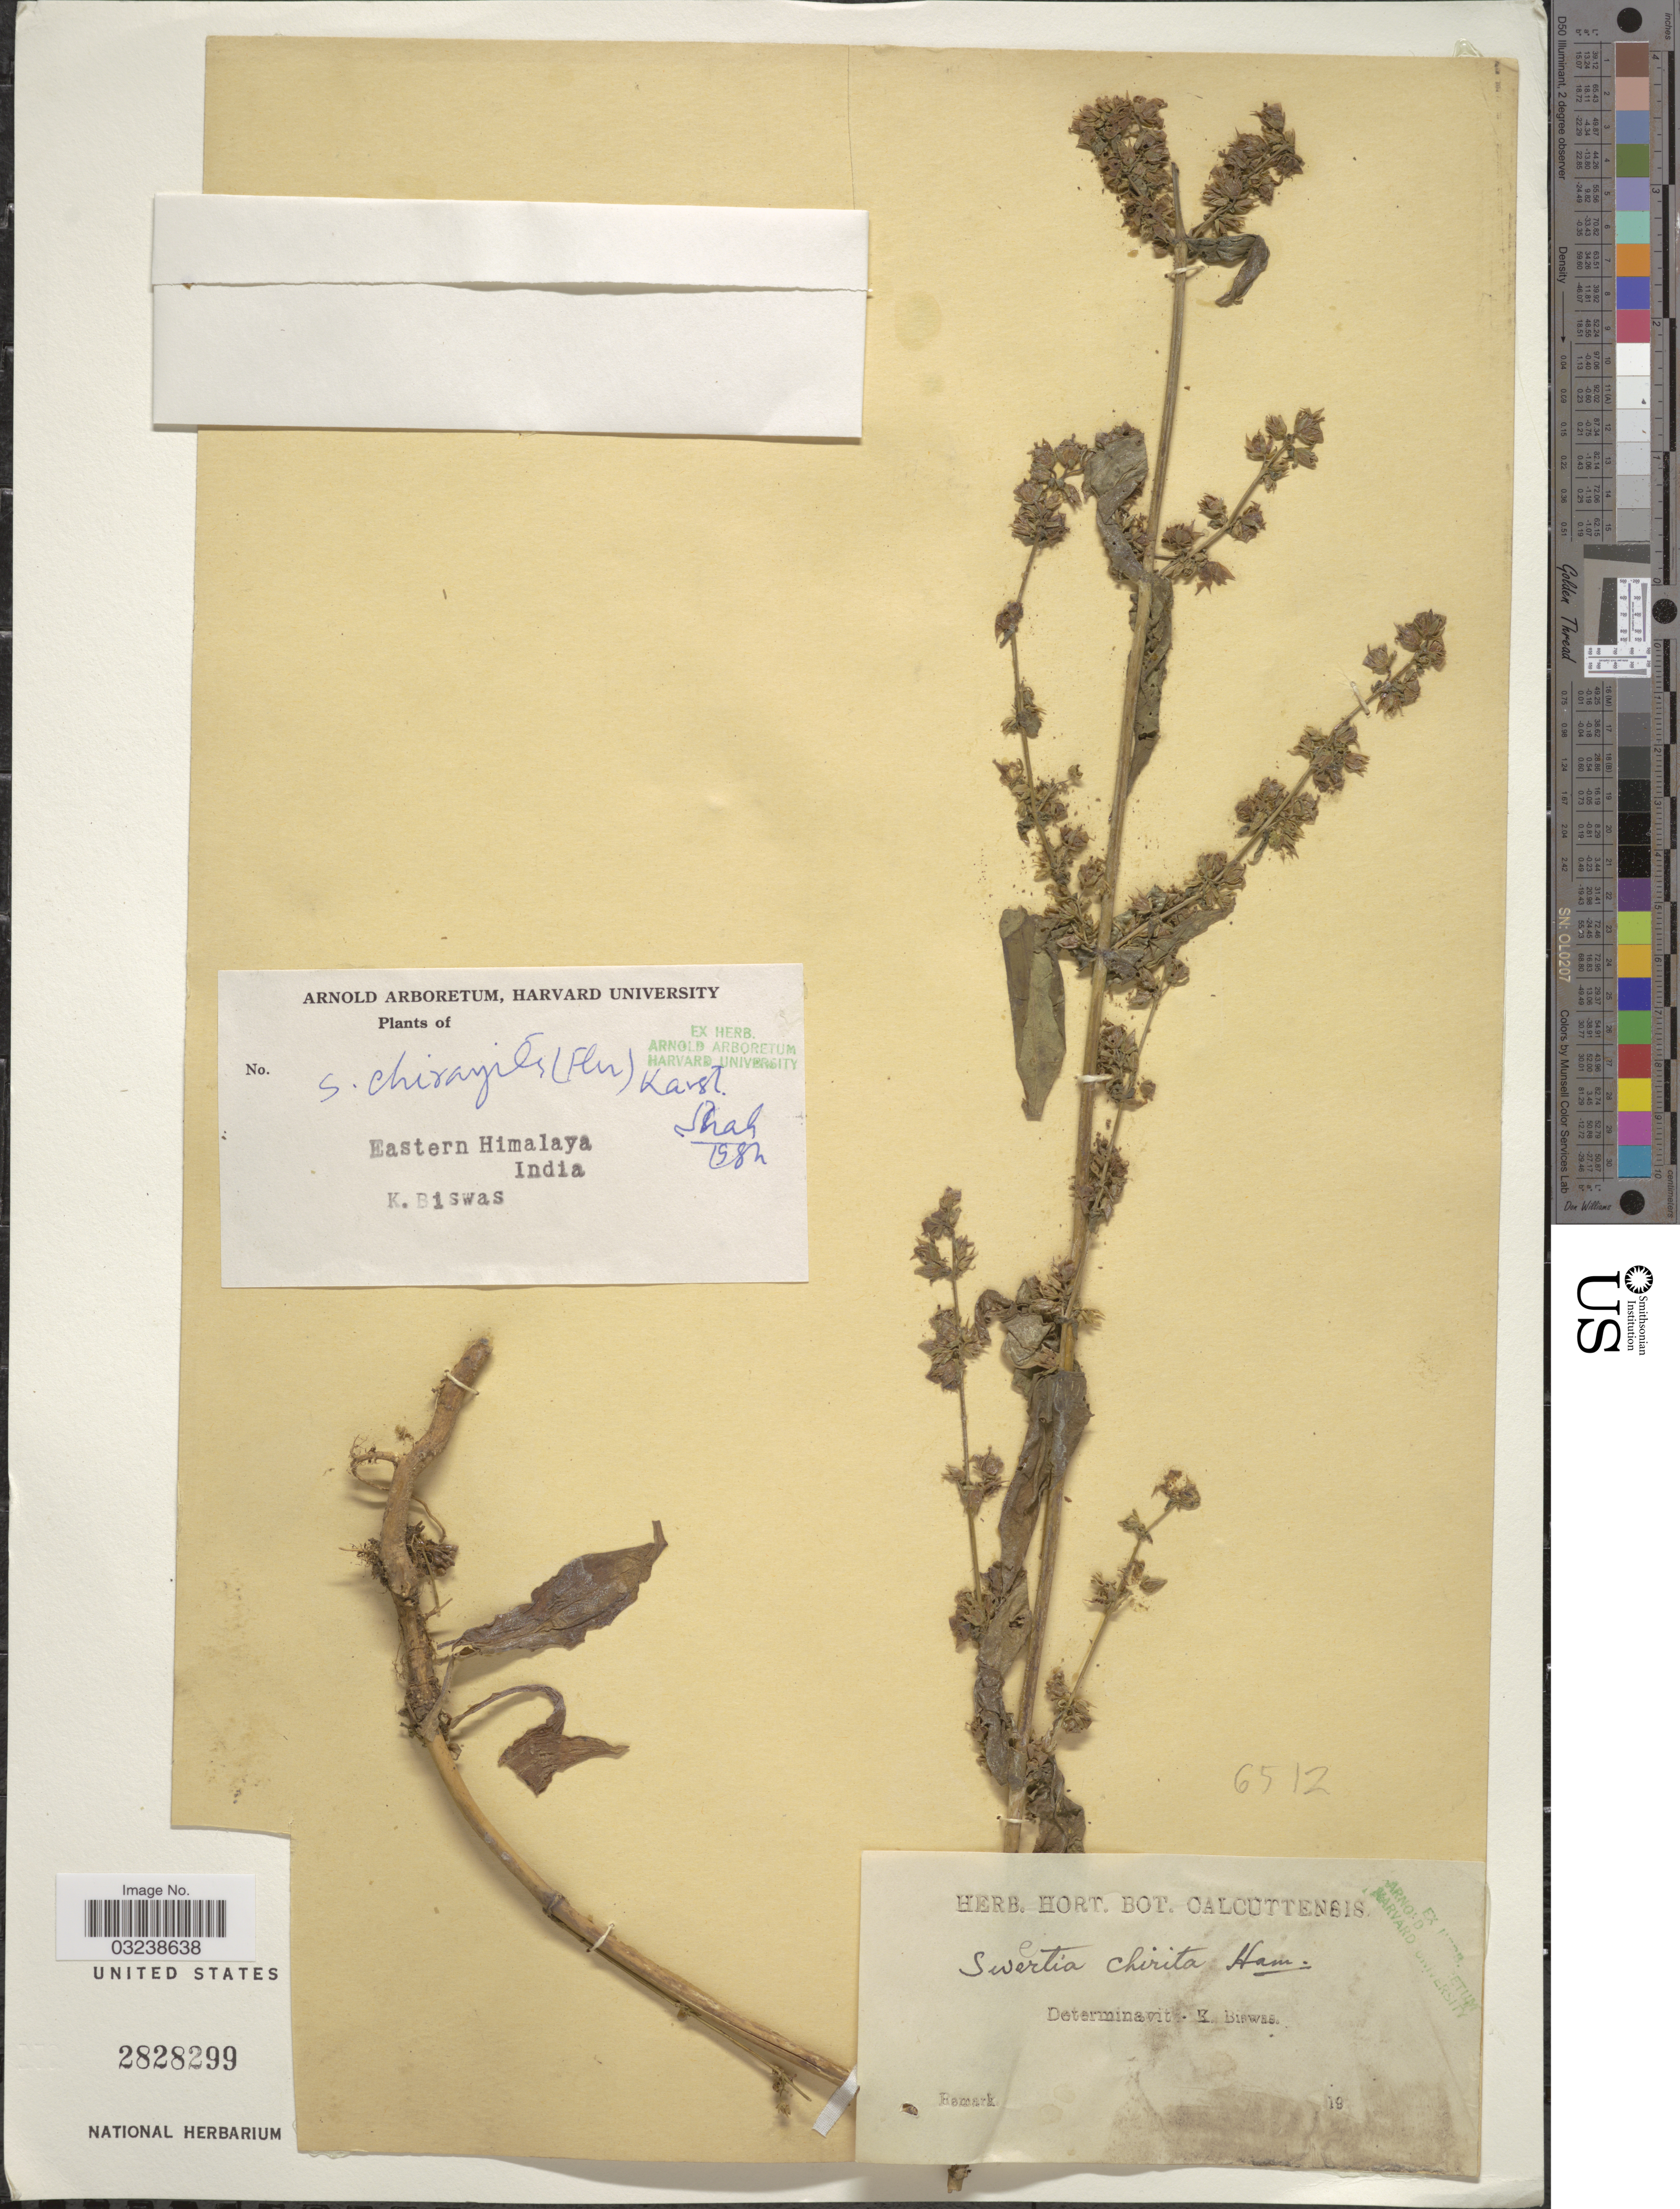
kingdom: Plantae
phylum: Tracheophyta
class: Magnoliopsida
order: Gentianales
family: Gentianaceae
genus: Swertia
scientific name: Swertia chirayita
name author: H. Karst.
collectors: K. Biswas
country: India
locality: Eastern Himalaya.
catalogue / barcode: US 2828299